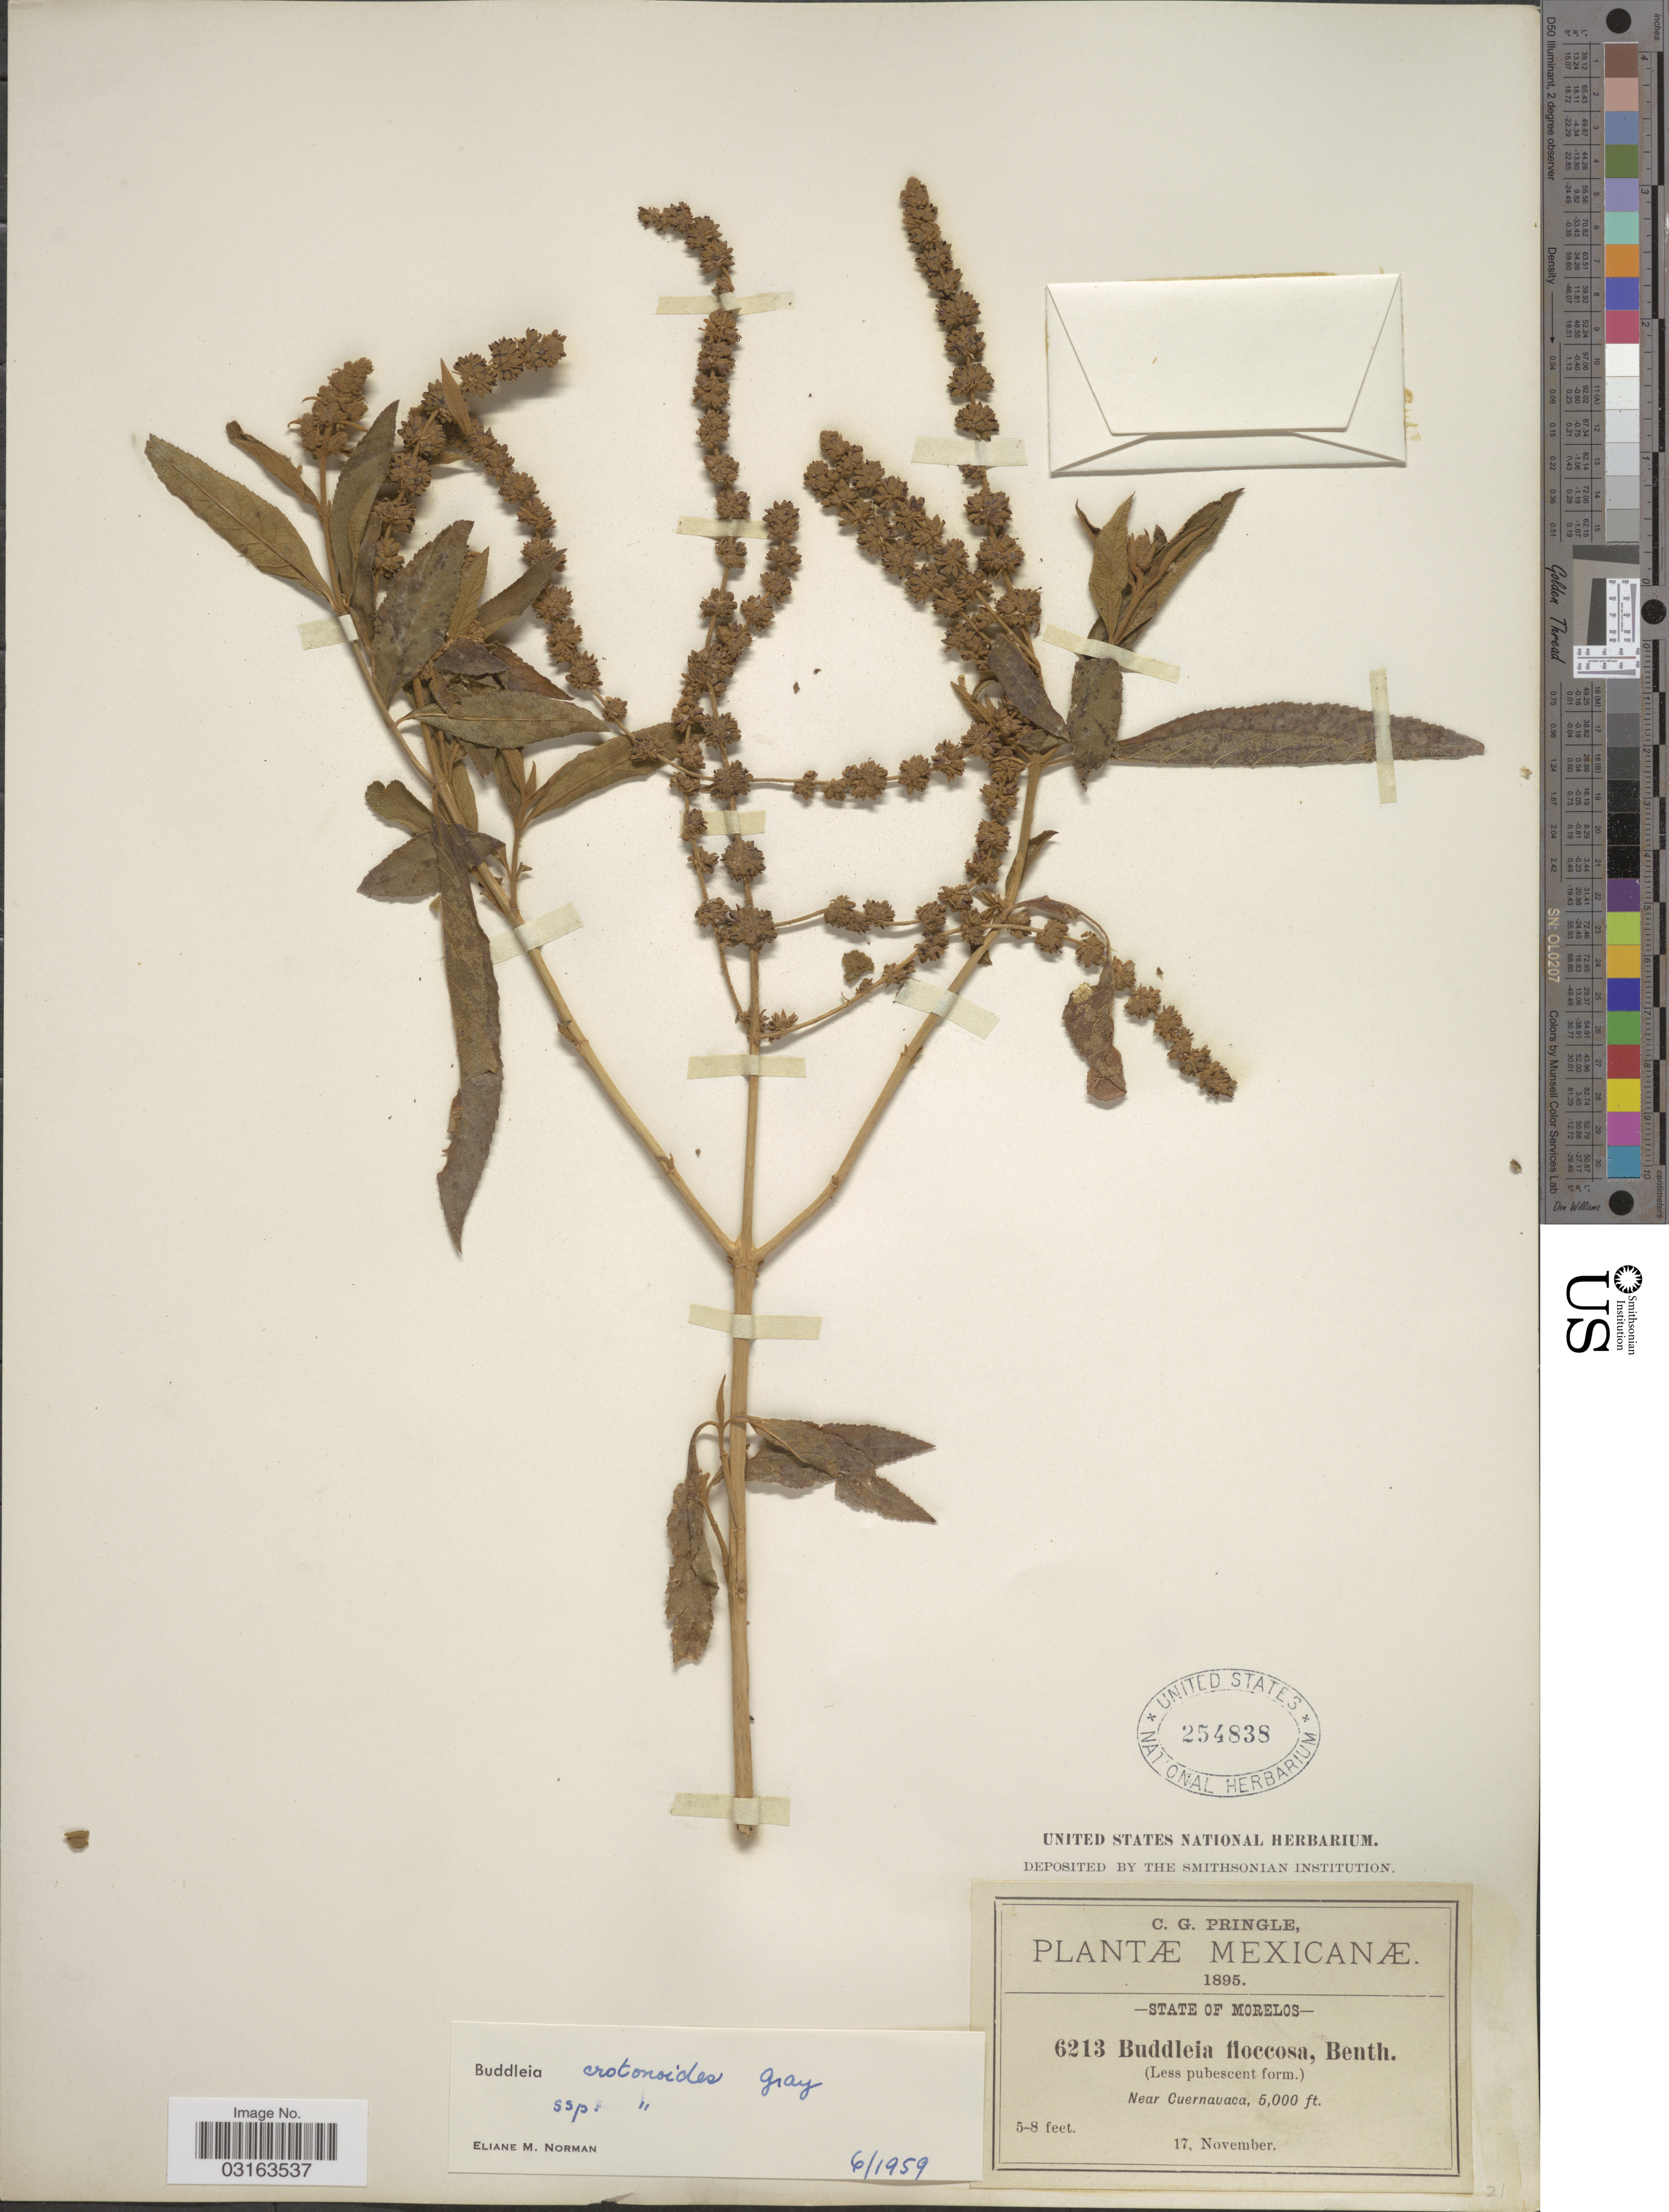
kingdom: Plantae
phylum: Tracheophyta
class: Magnoliopsida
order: Lamiales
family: Scrophulariaceae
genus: Buddleja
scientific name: Buddleja crotonoides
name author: A. Gray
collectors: C. G. Pringle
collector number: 6213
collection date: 1895-11-17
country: Mexico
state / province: Morelos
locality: Near Cuernavaca.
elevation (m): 1524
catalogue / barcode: US 254838